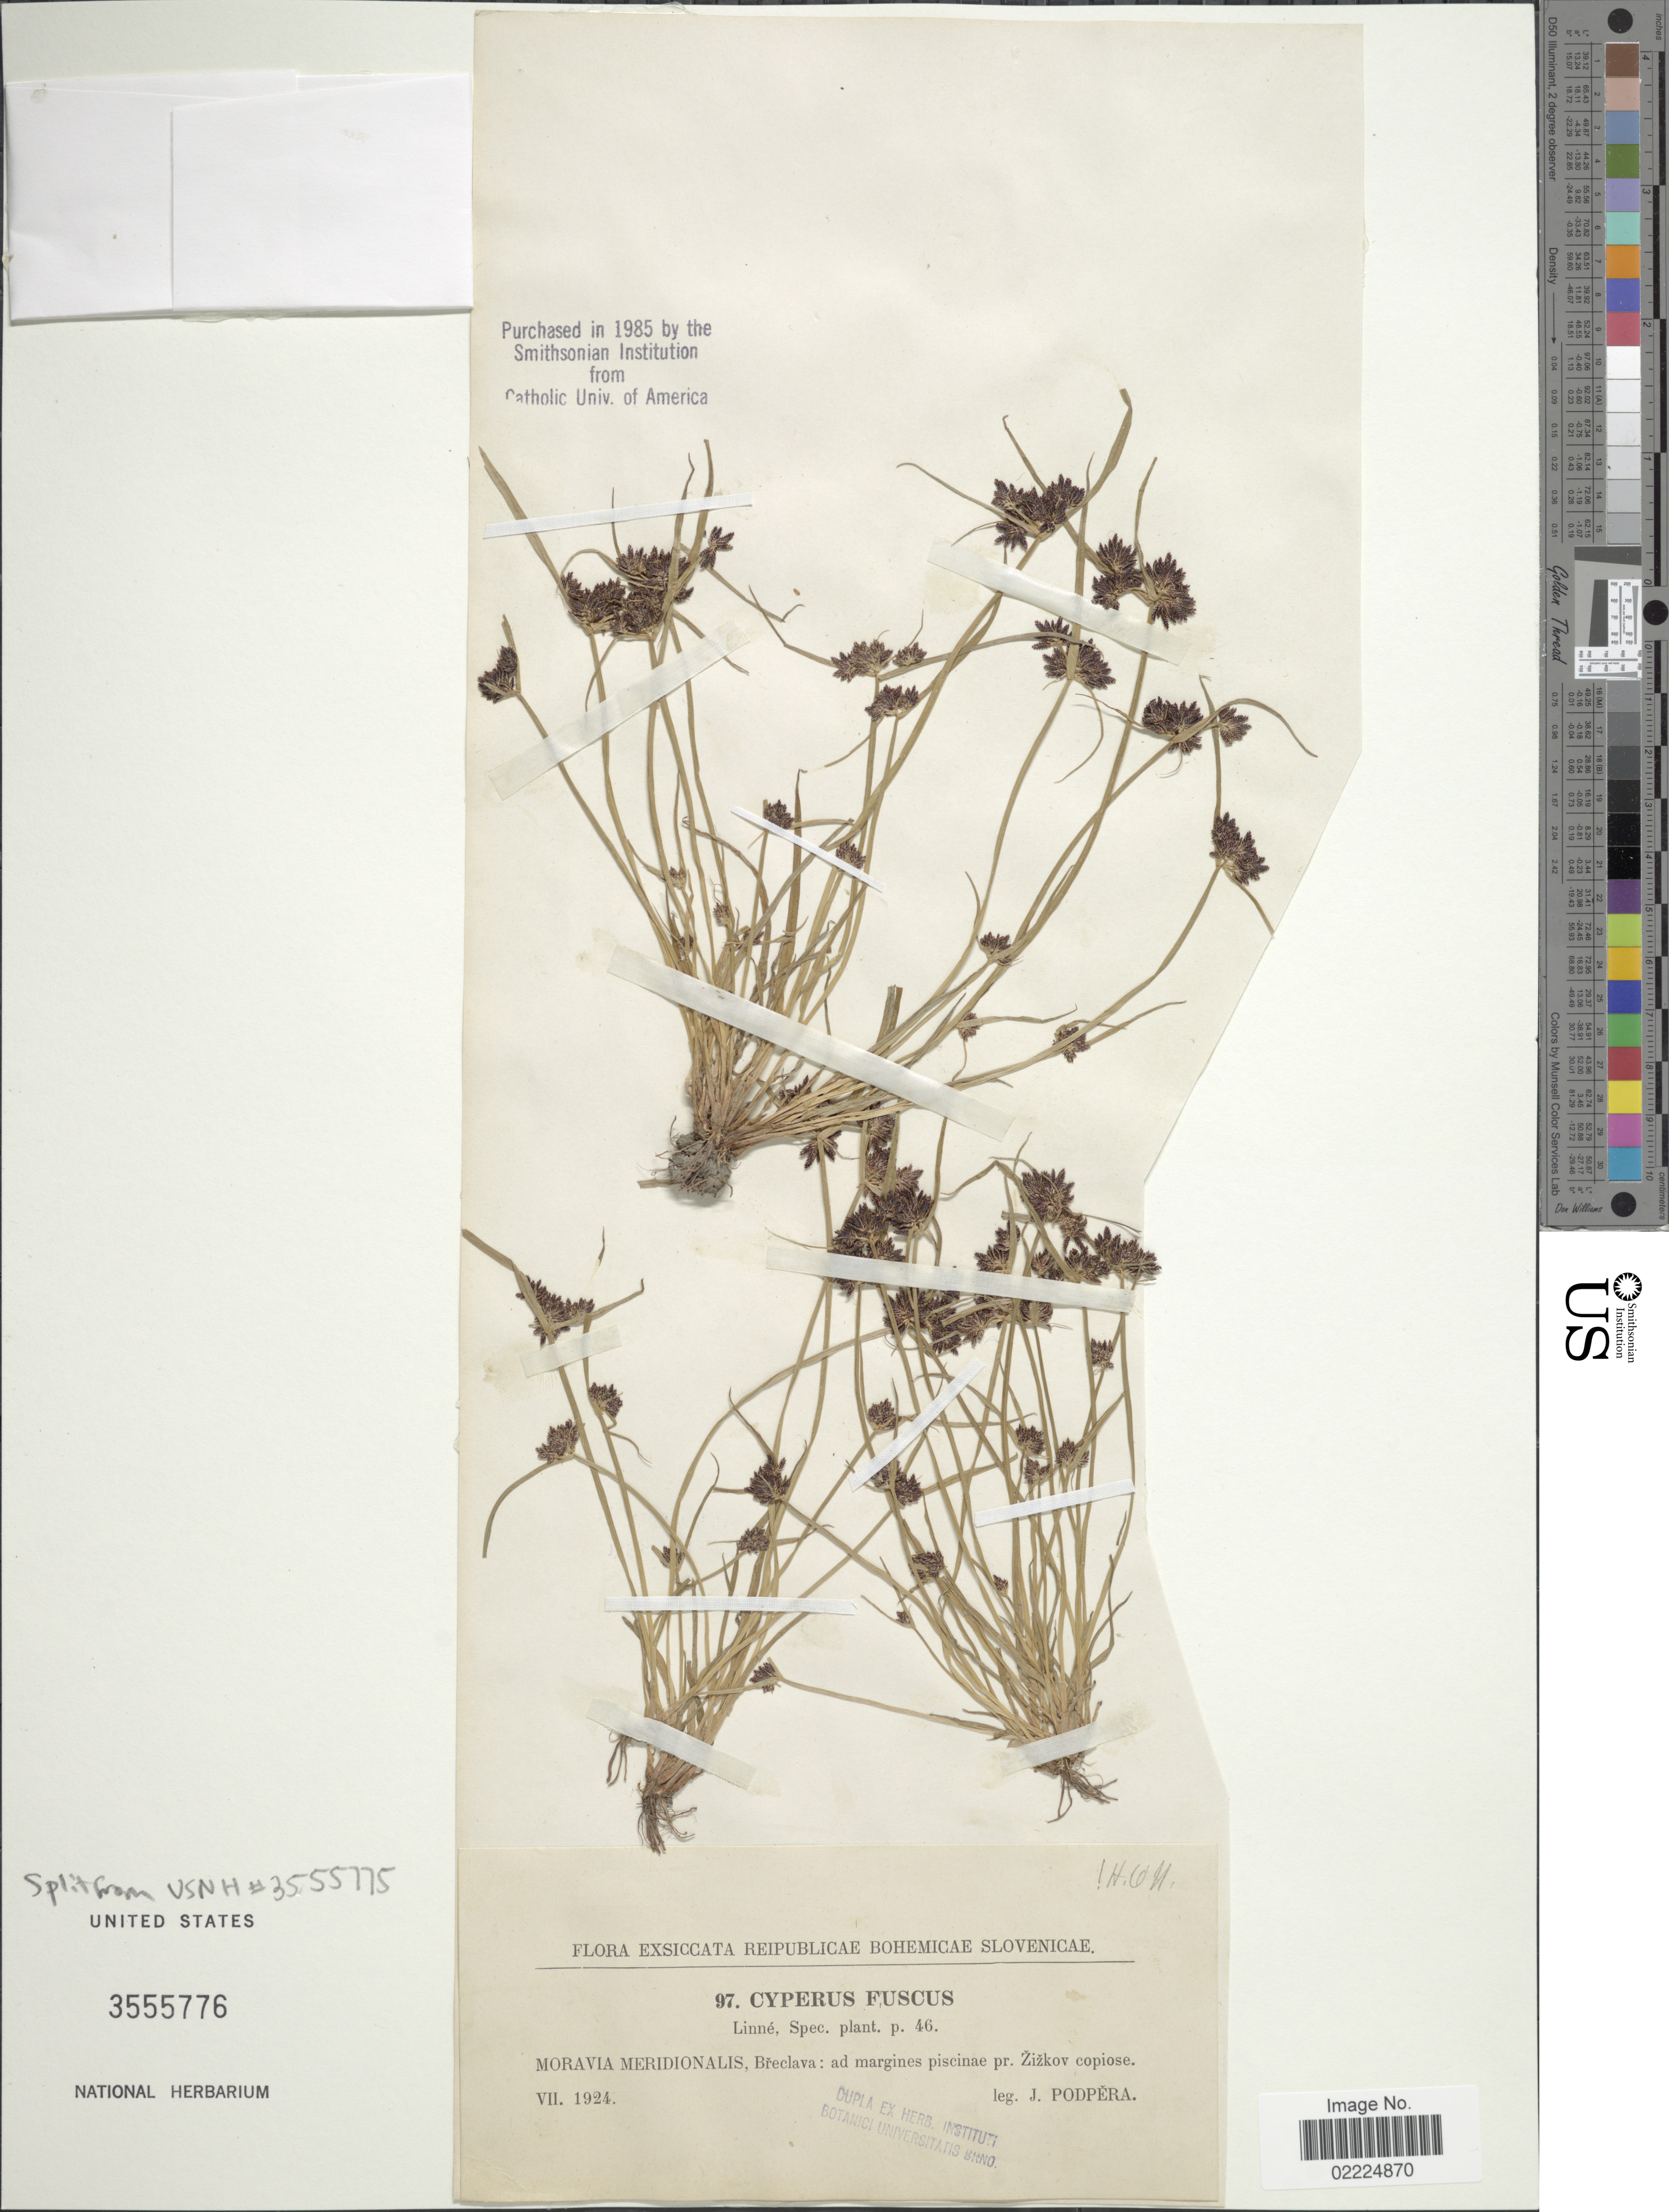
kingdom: Plantae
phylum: Tracheophyta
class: Liliopsida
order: Poales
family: Cyperaceae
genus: Cyperus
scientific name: Cyperus fuscus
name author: L.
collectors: J. Podpera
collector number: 97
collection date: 1924-07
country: Czechia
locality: Moravia Meridionalis, Breclava: ad margines piscinae pr. Zizkov copiose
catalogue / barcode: US 3555776